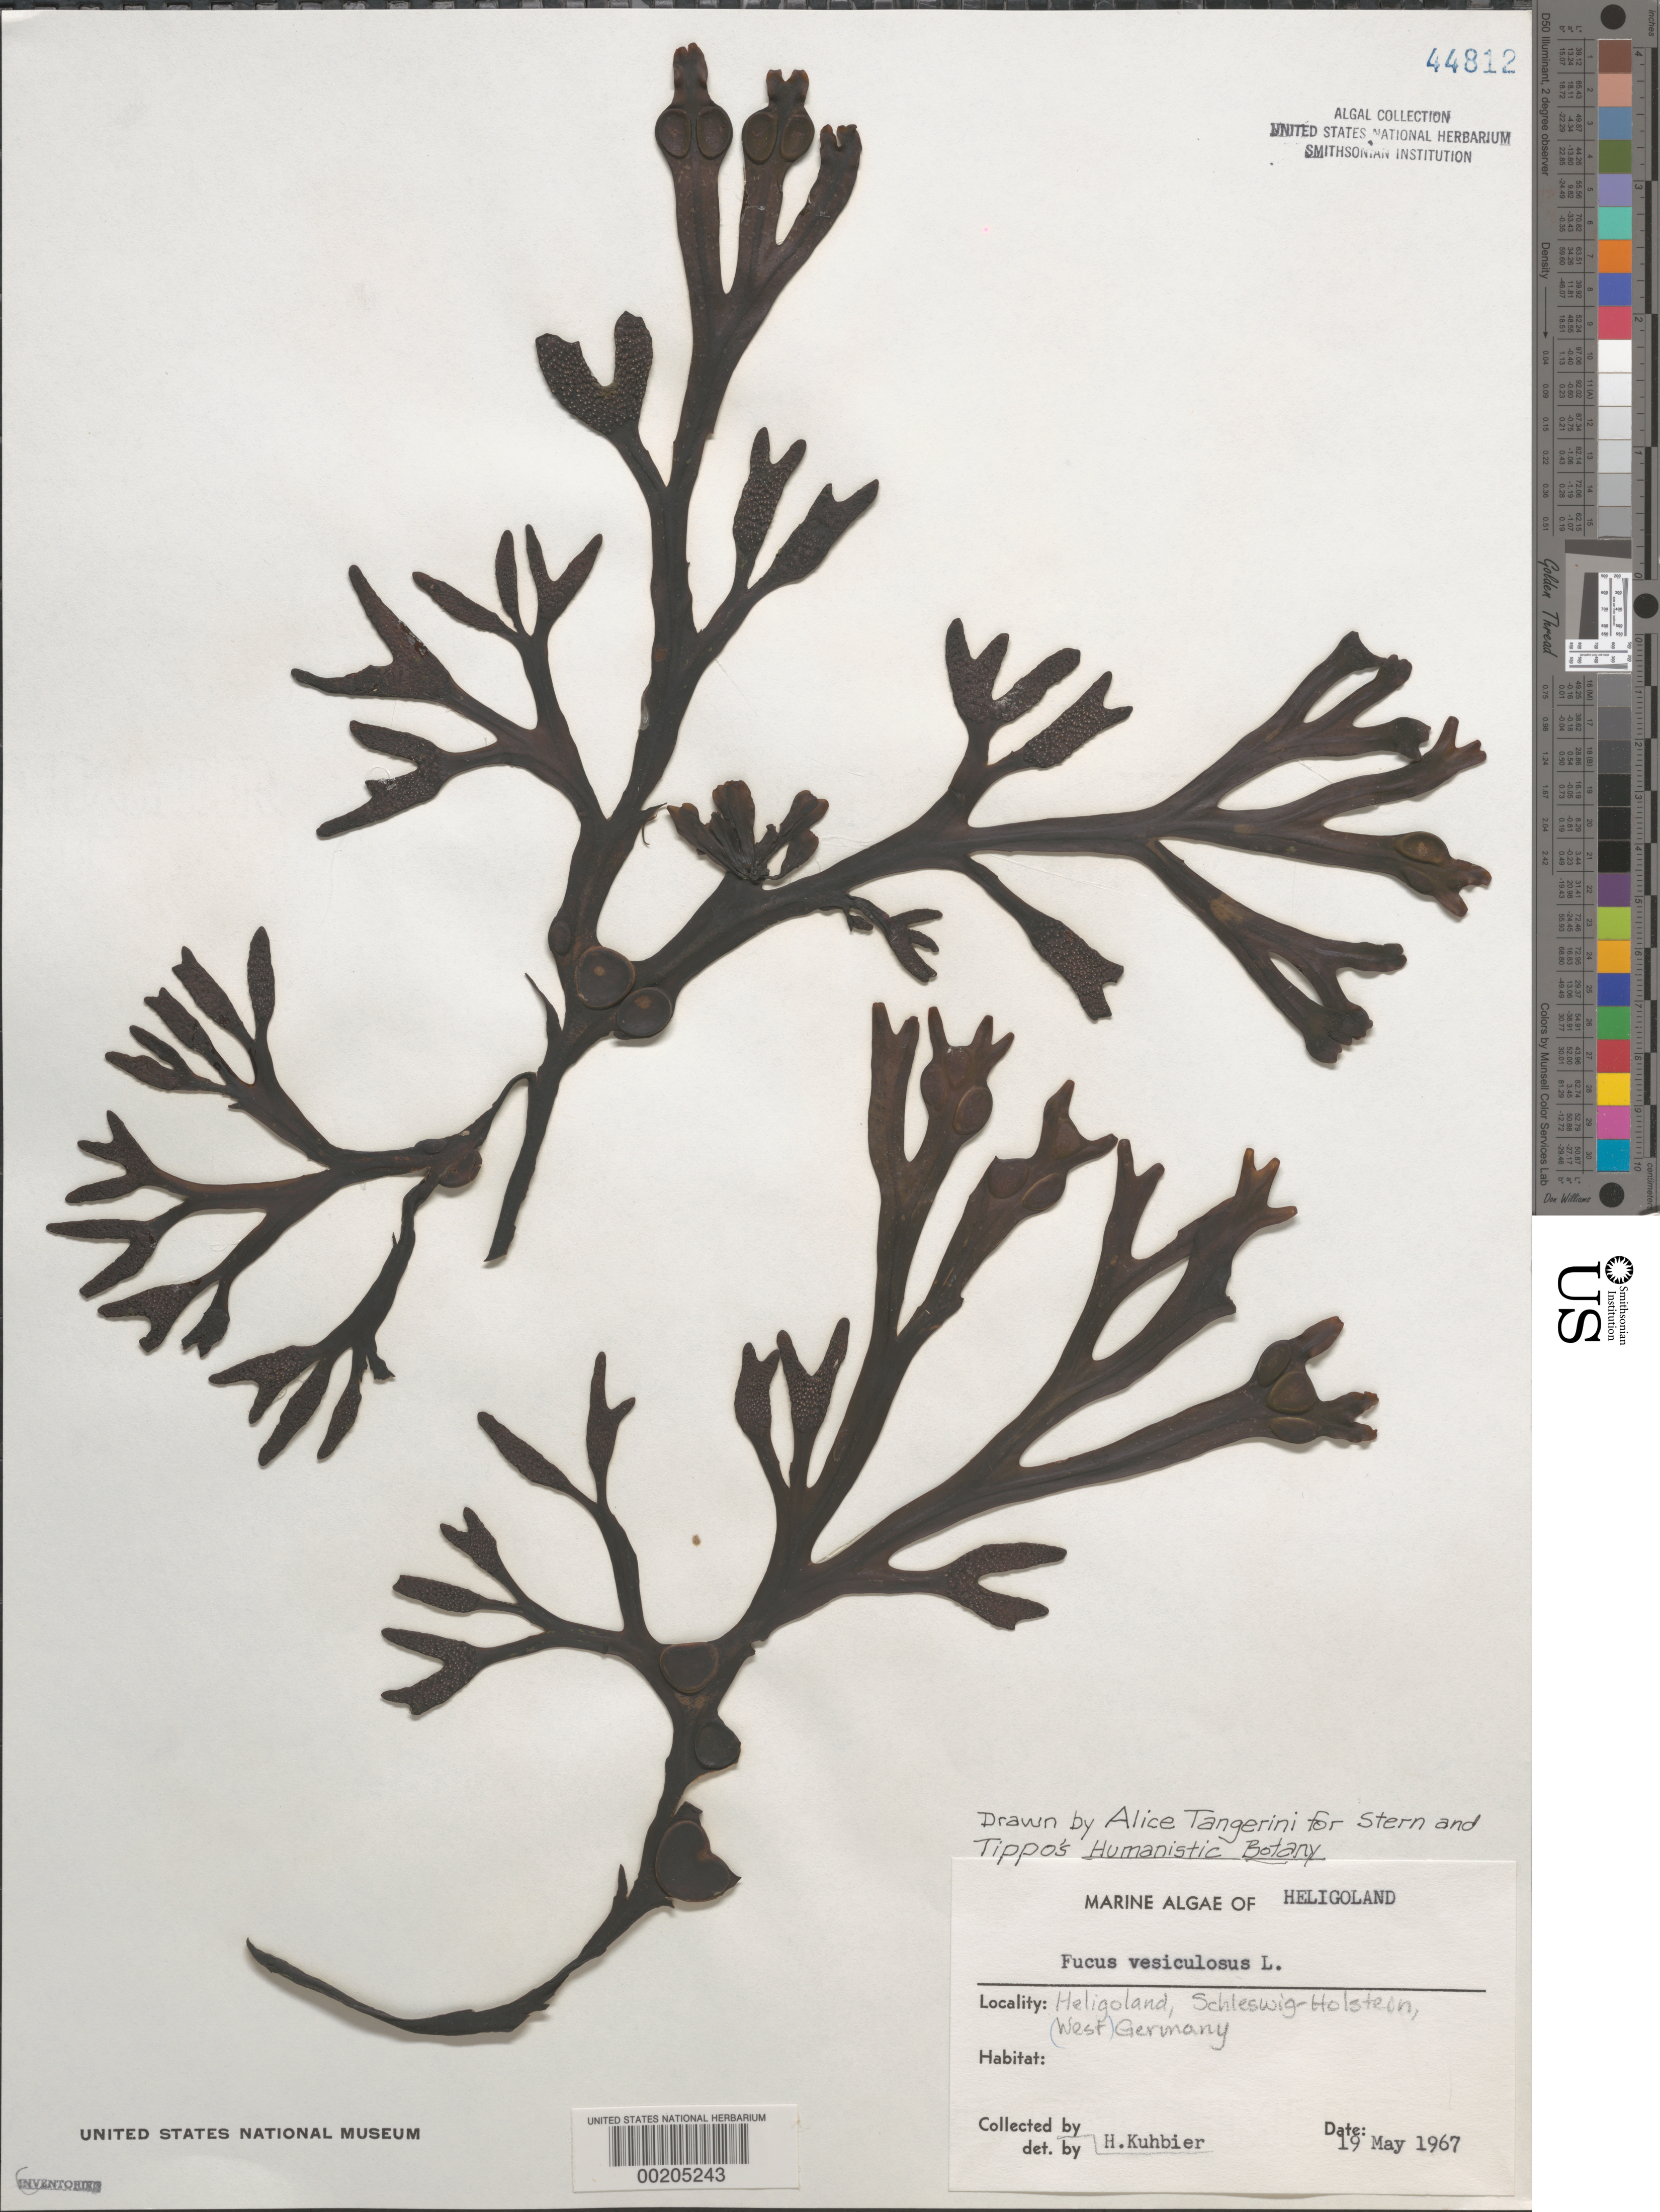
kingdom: Chromista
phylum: Ochrophyta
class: Phaeophyceae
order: Fucales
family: Fucaceae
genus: Fucus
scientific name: Fucus vesiculosus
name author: L.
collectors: H. Kuhbier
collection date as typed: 19 May 1967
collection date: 1967-05-19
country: Germany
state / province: Schleswig-Holstein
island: Helgoland (Heligoland)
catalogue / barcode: US 44812